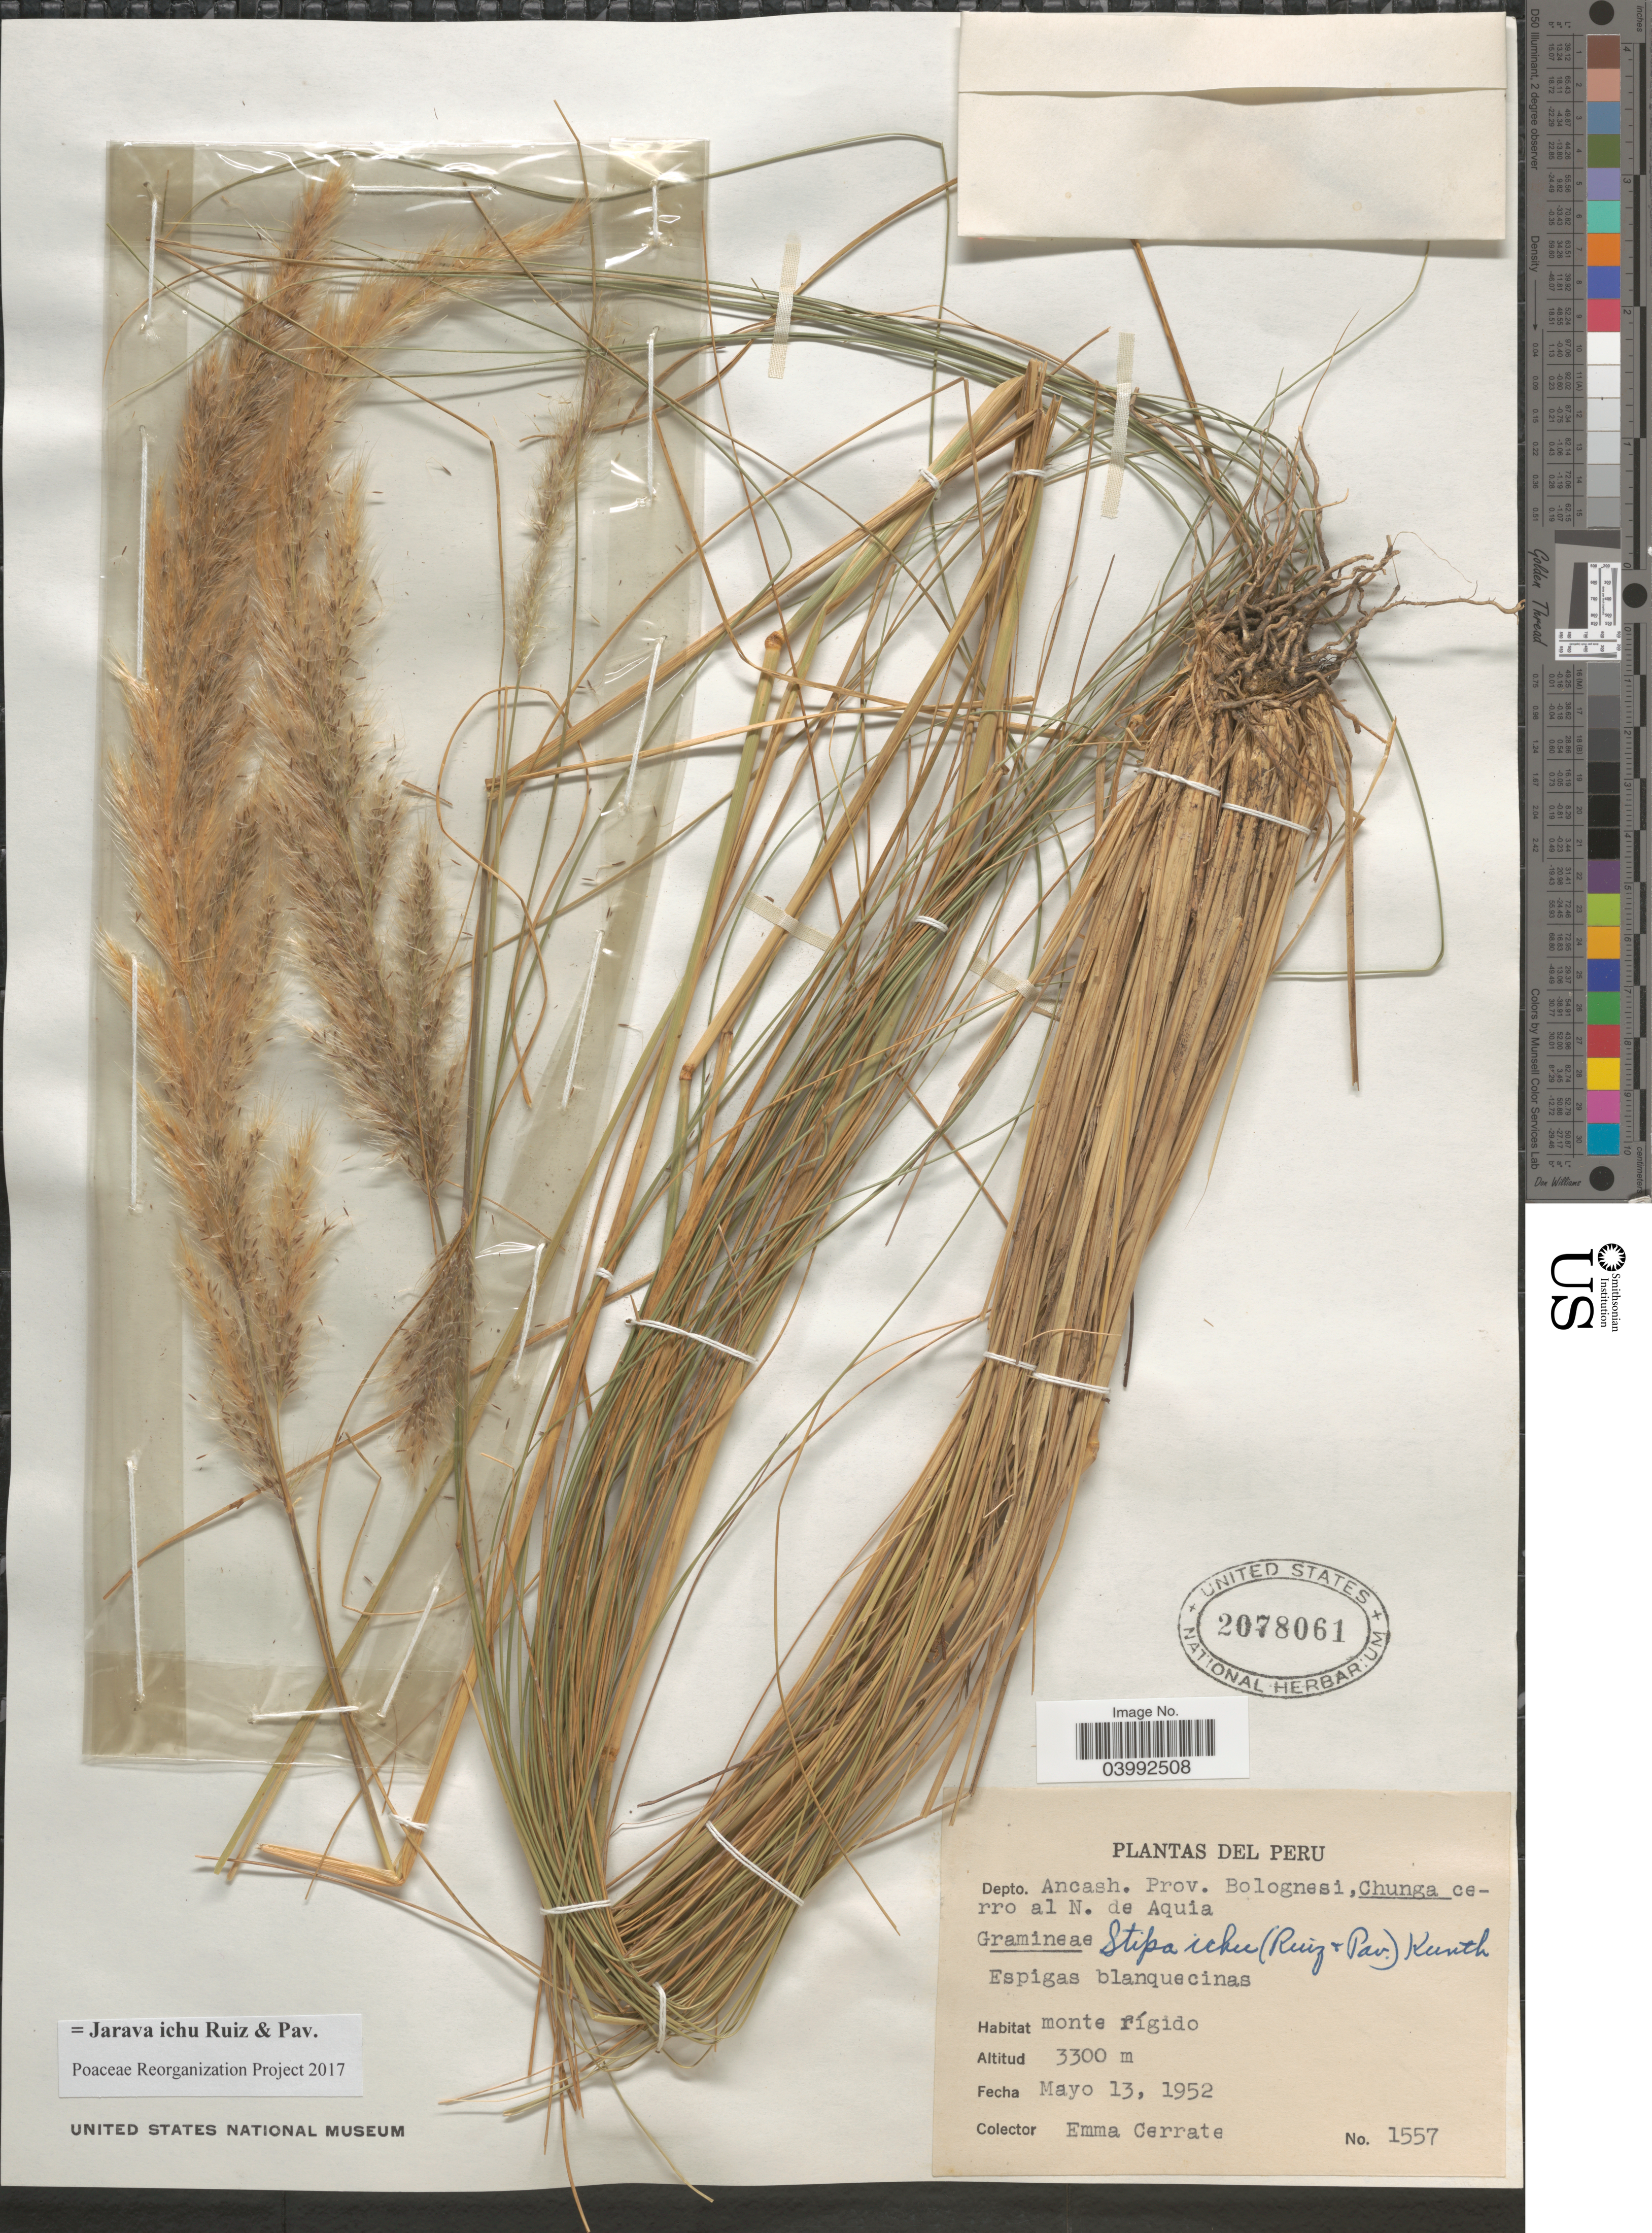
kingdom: Plantae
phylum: Tracheophyta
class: Liliopsida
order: Poales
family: Poaceae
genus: Jarava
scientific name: Jarava ichu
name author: Ruiz & Pav.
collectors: E. Cerrate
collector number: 1557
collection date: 1952-05-13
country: Peru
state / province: Ancash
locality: Depto. Ancash. Prov. Bolognesi, Chunga cerro al N. de Aquia.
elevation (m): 3300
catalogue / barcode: US 2078061